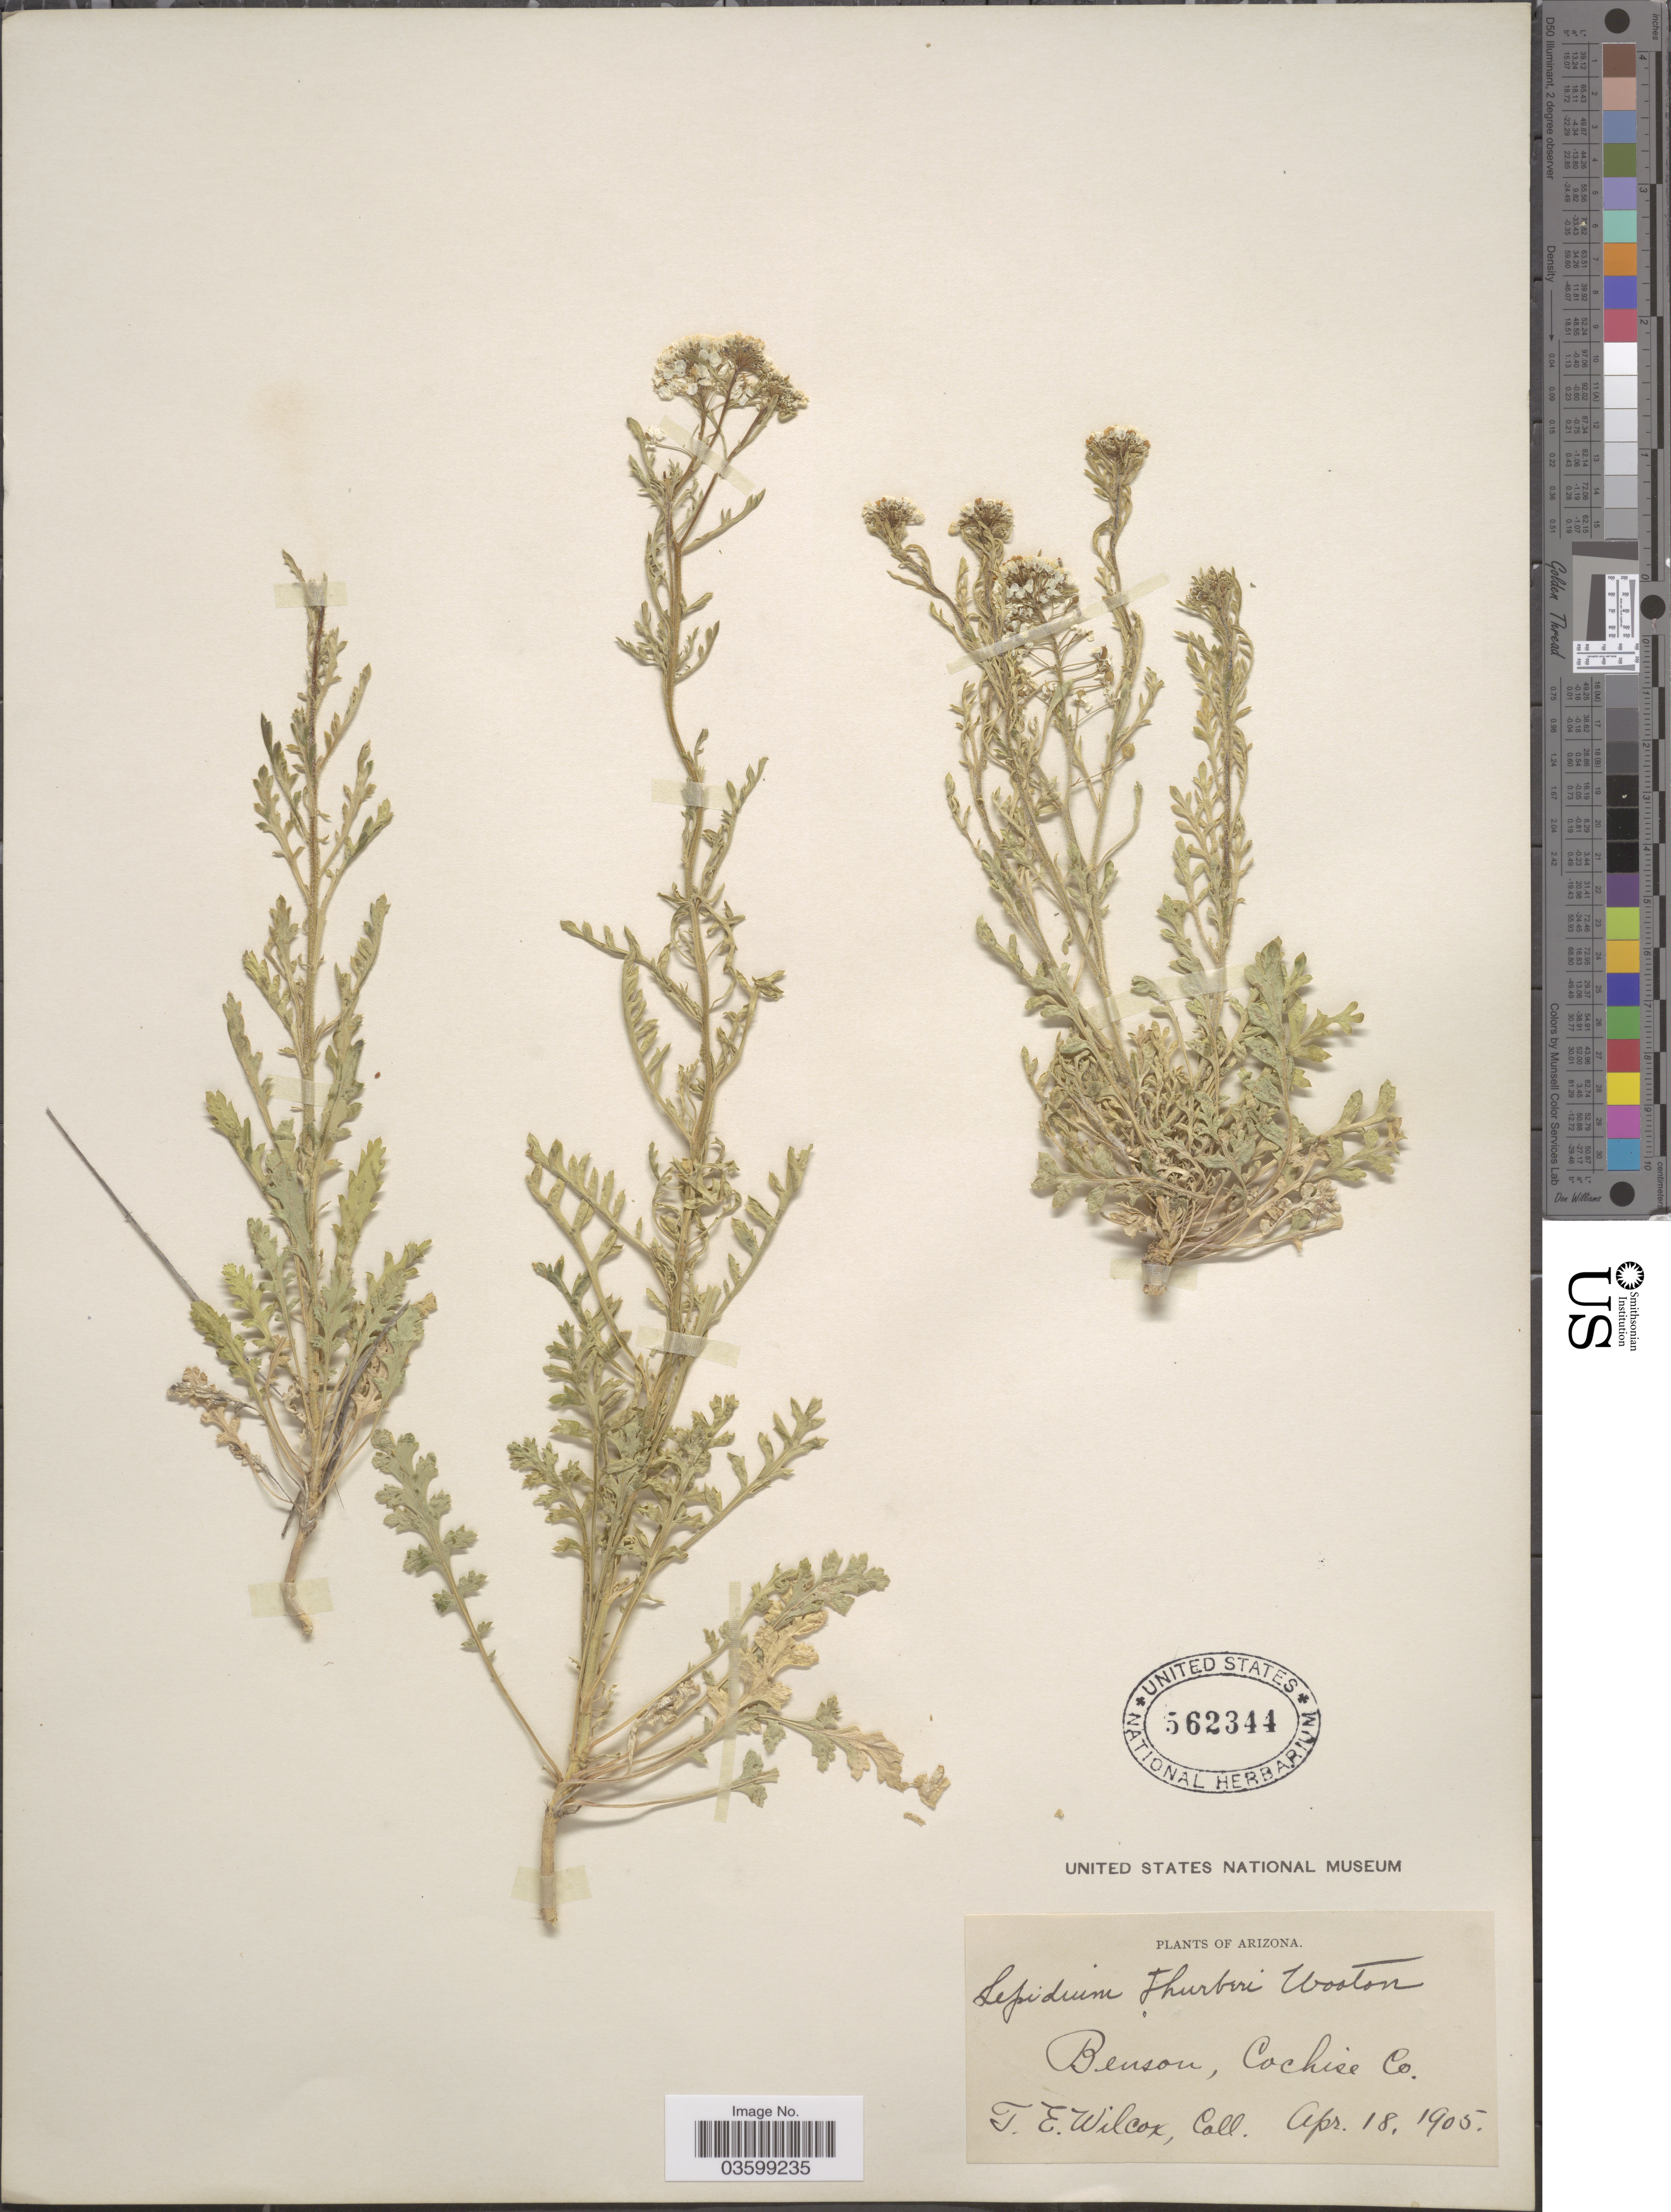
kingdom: Plantae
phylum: Tracheophyta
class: Magnoliopsida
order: Brassicales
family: Brassicaceae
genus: Lepidium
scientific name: Lepidium thurberi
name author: Wooton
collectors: T. E. Wilcox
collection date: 1905-04-18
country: United States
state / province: Arizona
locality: Benson, Cochise Co.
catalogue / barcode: US 562344